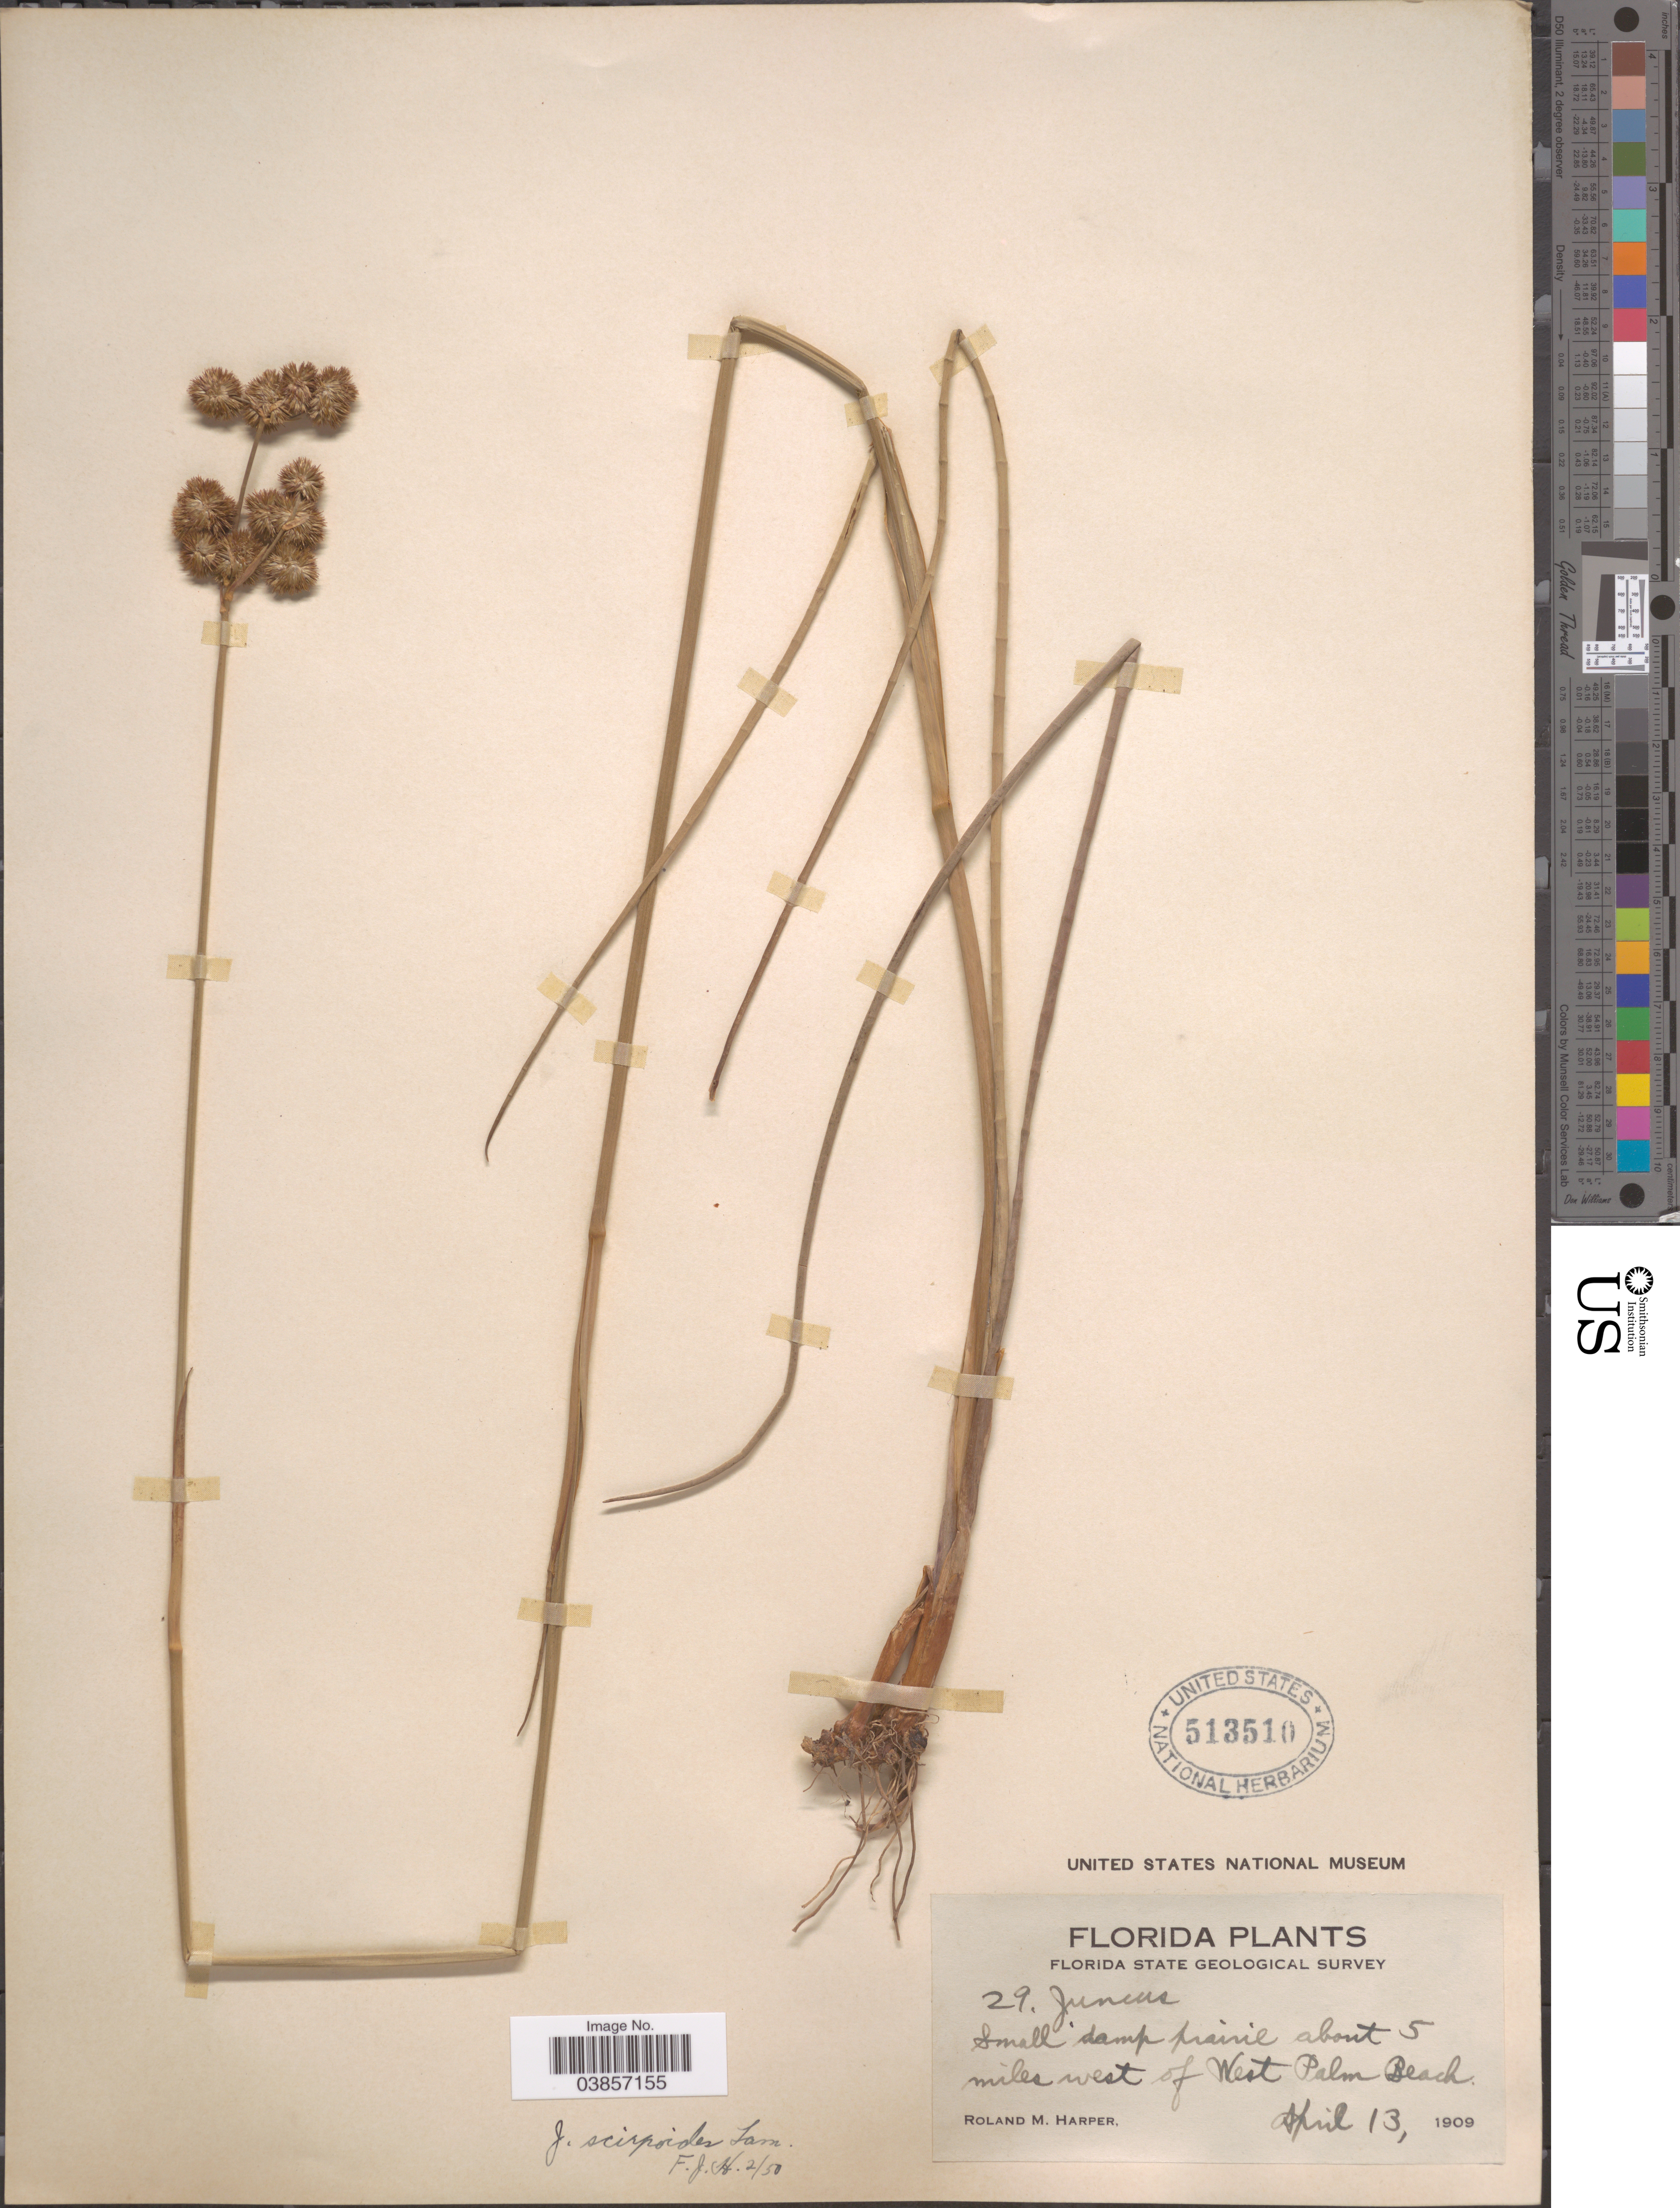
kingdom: Plantae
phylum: Tracheophyta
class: Liliopsida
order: Poales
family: Juncaceae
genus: Juncus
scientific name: Juncus scirpoides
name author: Lam.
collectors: R. M. Harper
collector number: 29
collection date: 1909-04-13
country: United States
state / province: Florida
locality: About 5 miles west of West Palm Beach.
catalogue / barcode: US 513510